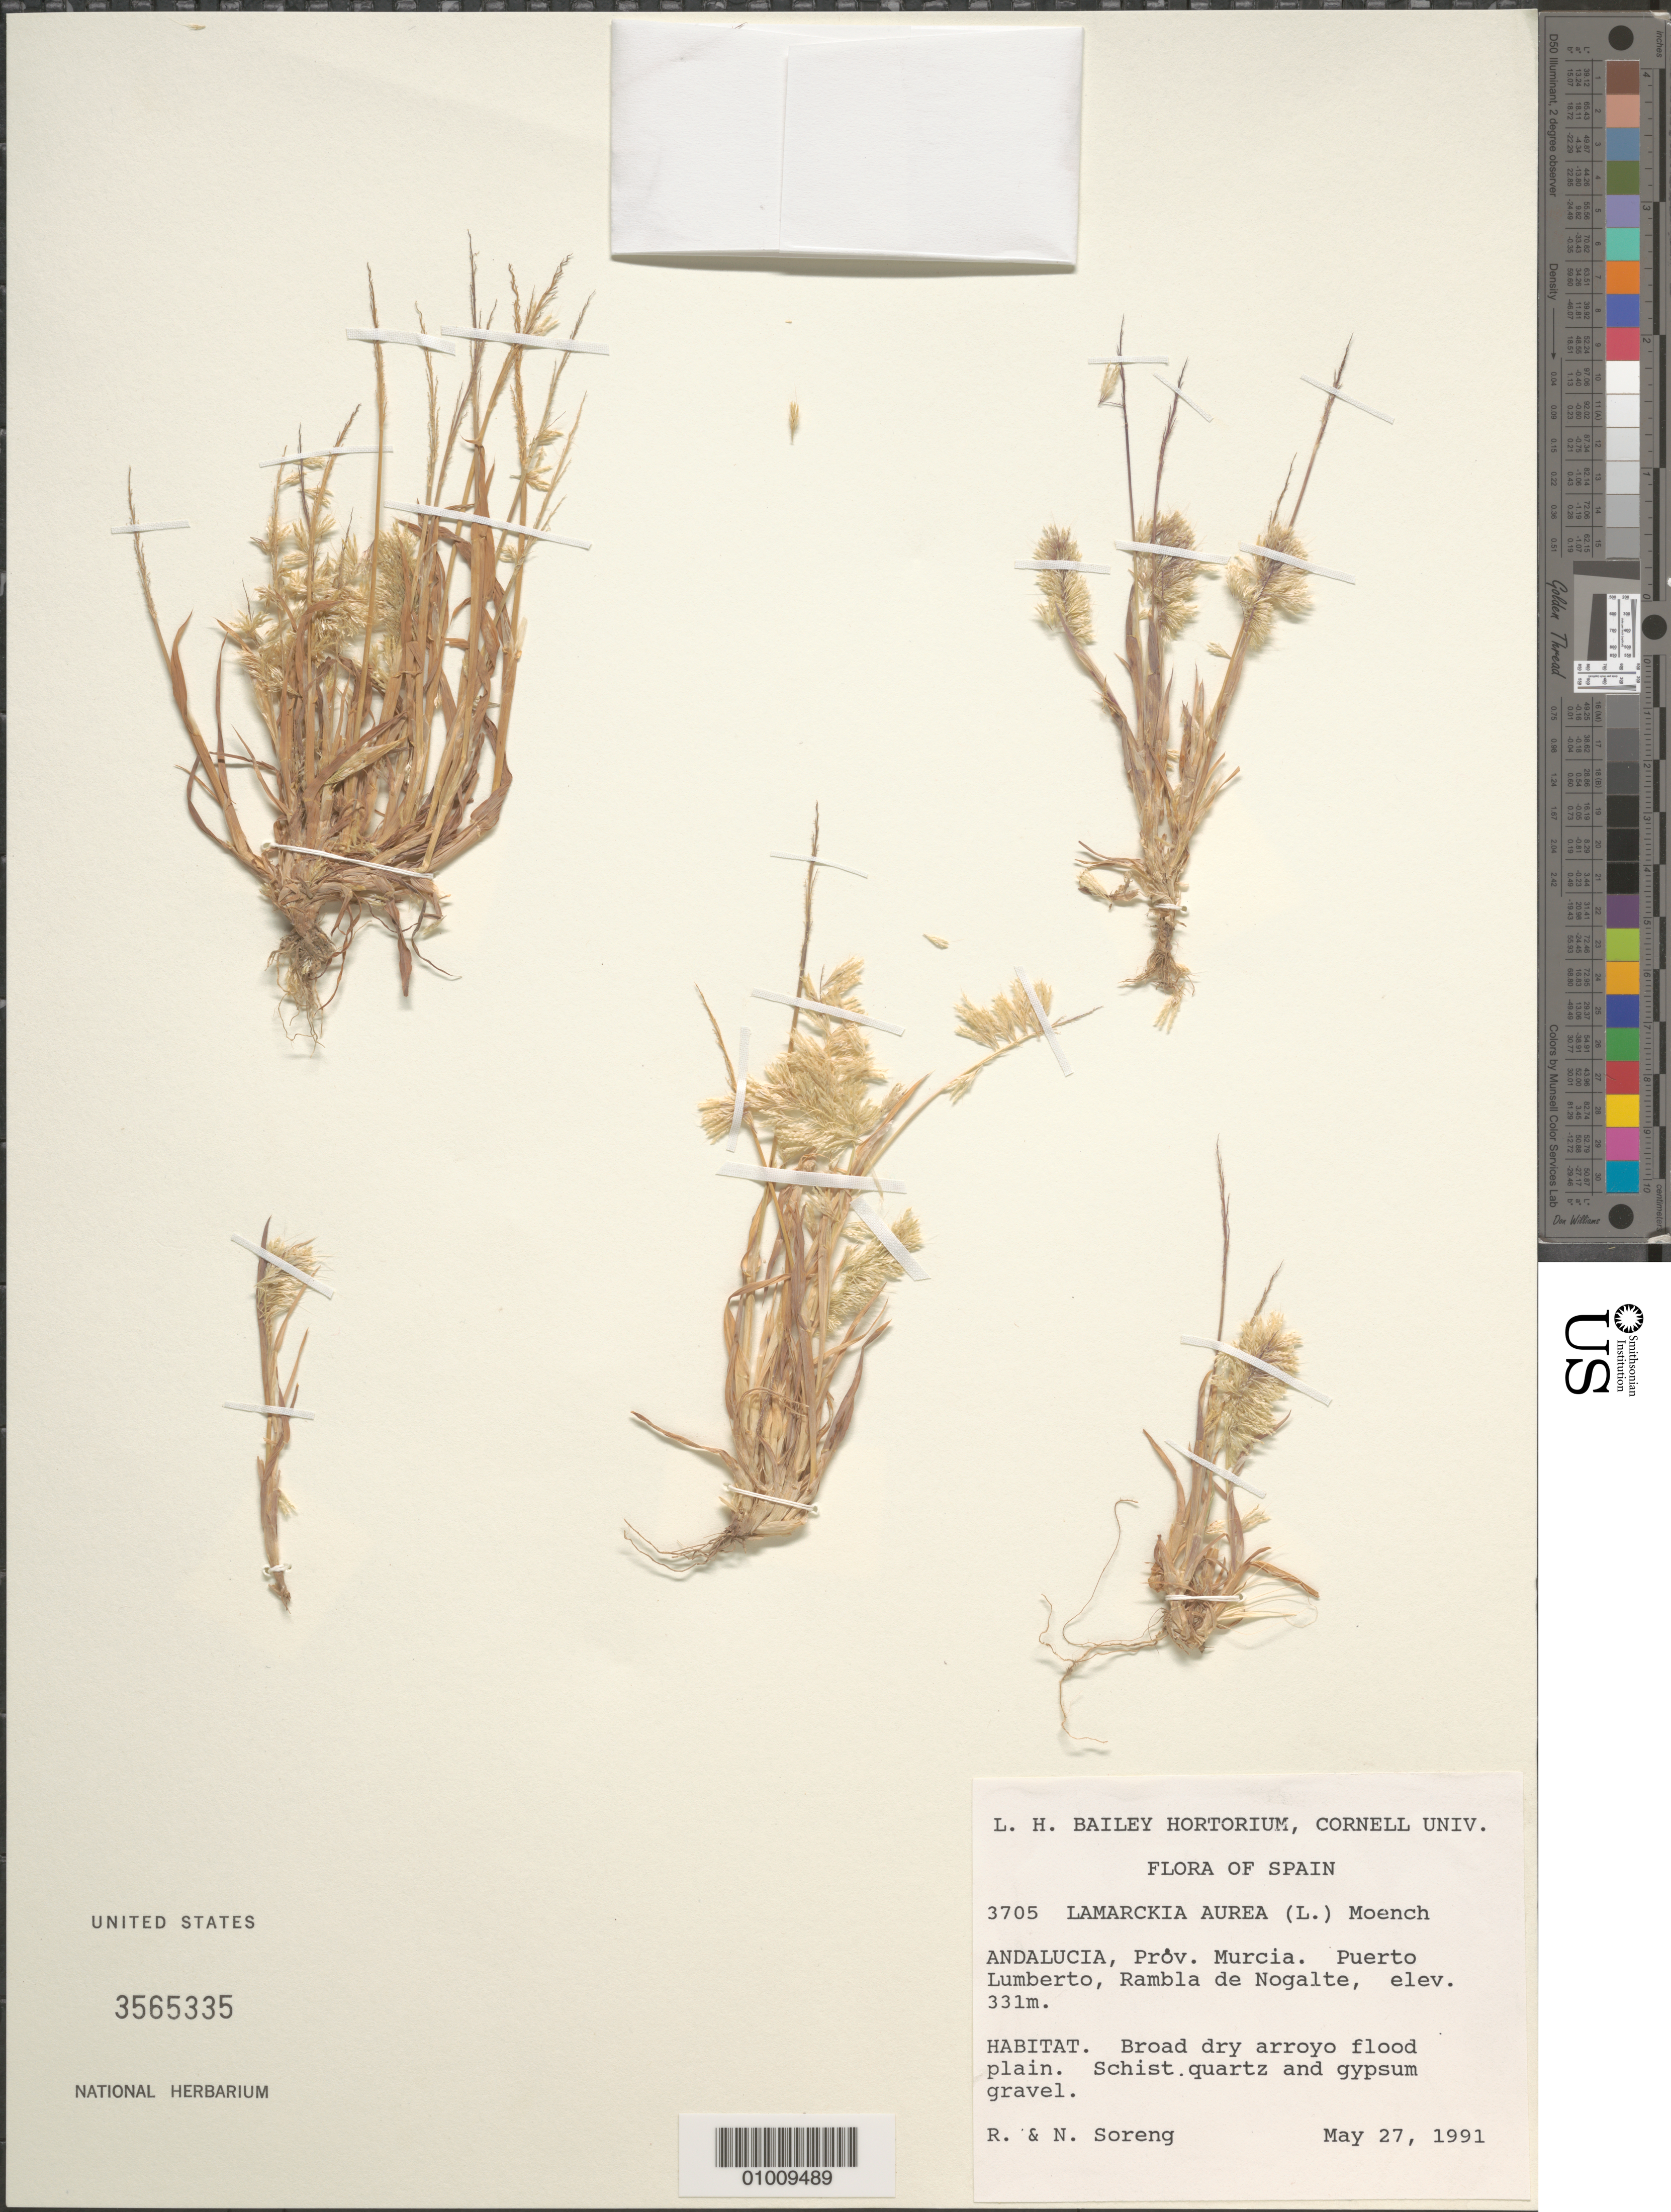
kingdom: Plantae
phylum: Tracheophyta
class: Liliopsida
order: Poales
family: Poaceae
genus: Lamarckia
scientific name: Lamarckia aurea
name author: (L.) Moench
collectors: R. J. Soreng & N. L. Soreng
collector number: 3705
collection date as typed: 27 May 1991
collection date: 1991-05-27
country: Spain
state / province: Andalucia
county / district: Murcia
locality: Puerto Lumberto, Rambla de Nogalte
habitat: Broad dry arroyo flood plain. Schist quartz and gypsum gravel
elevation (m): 331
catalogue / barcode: US 3565335